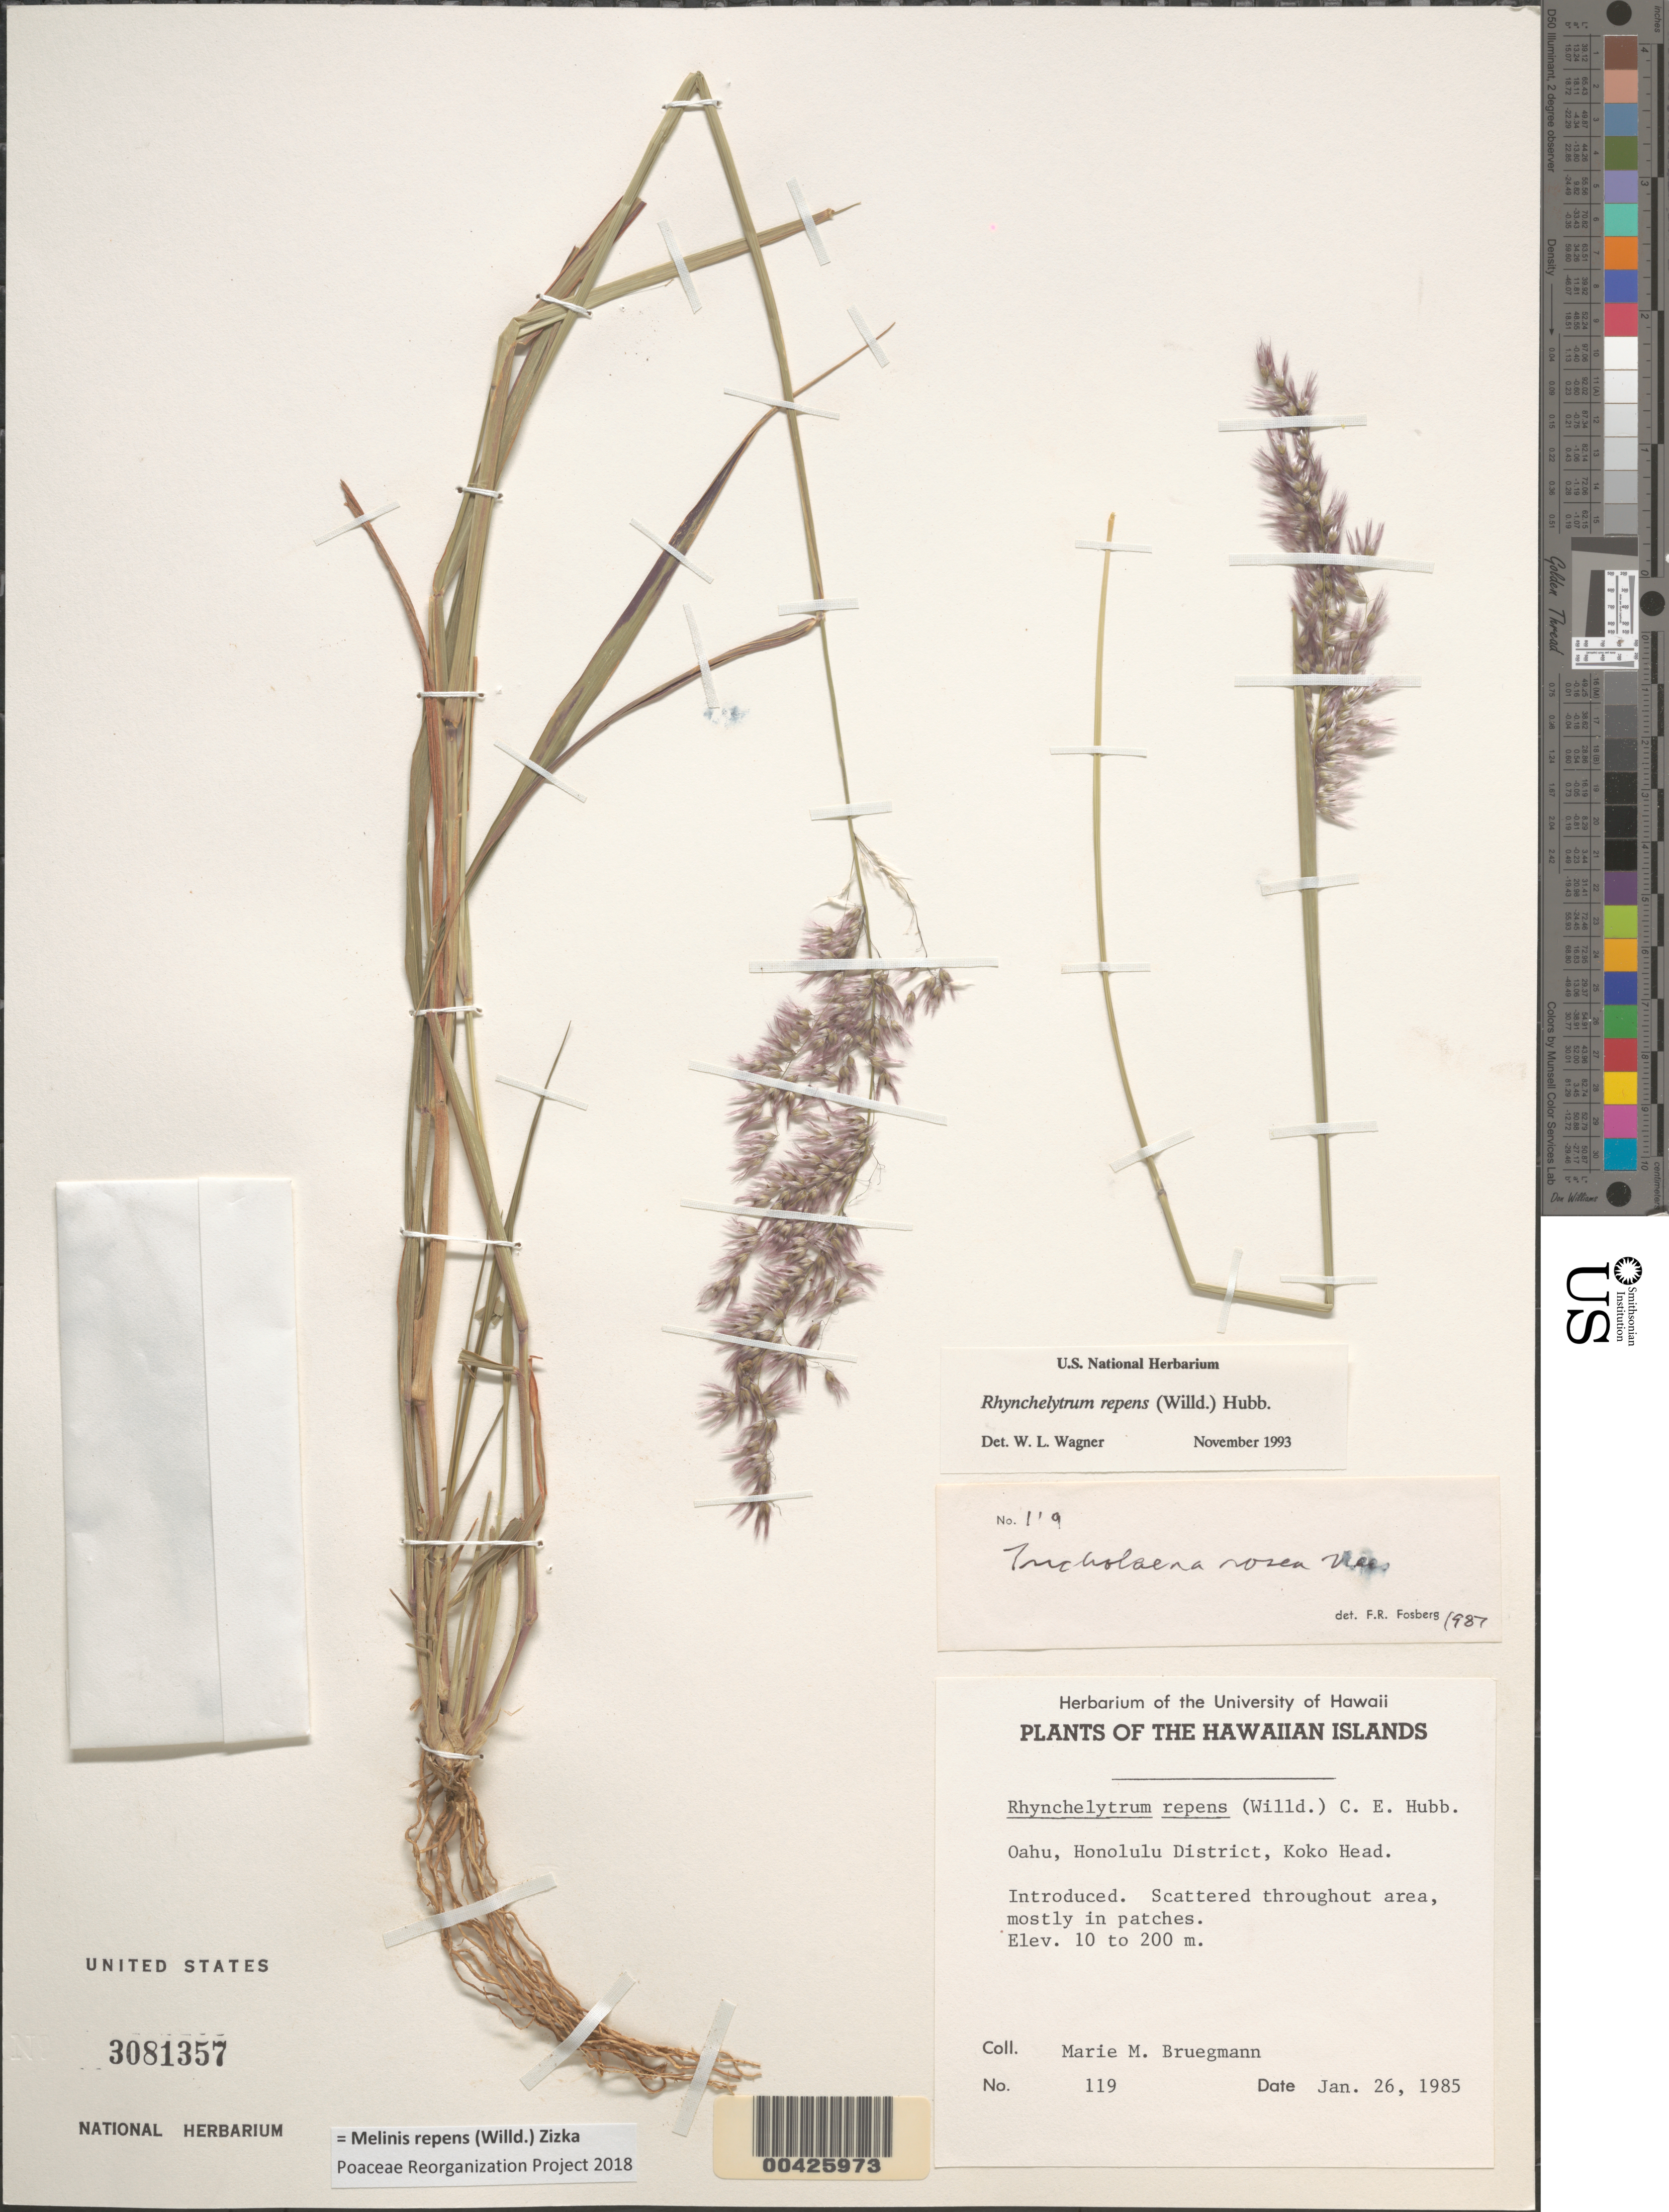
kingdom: Plantae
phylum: Tracheophyta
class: Liliopsida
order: Poales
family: Poaceae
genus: Melinis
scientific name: Melinis repens subsp. repens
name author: (Willd.) Zizka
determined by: Faccenda, K.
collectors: M. Bruegmann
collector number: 119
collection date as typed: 26 Jan 1985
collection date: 1985-01-26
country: United States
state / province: Hawaii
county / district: Honolulu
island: Oahu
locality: Honolulu District, Koko Head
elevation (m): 10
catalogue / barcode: US 3081357